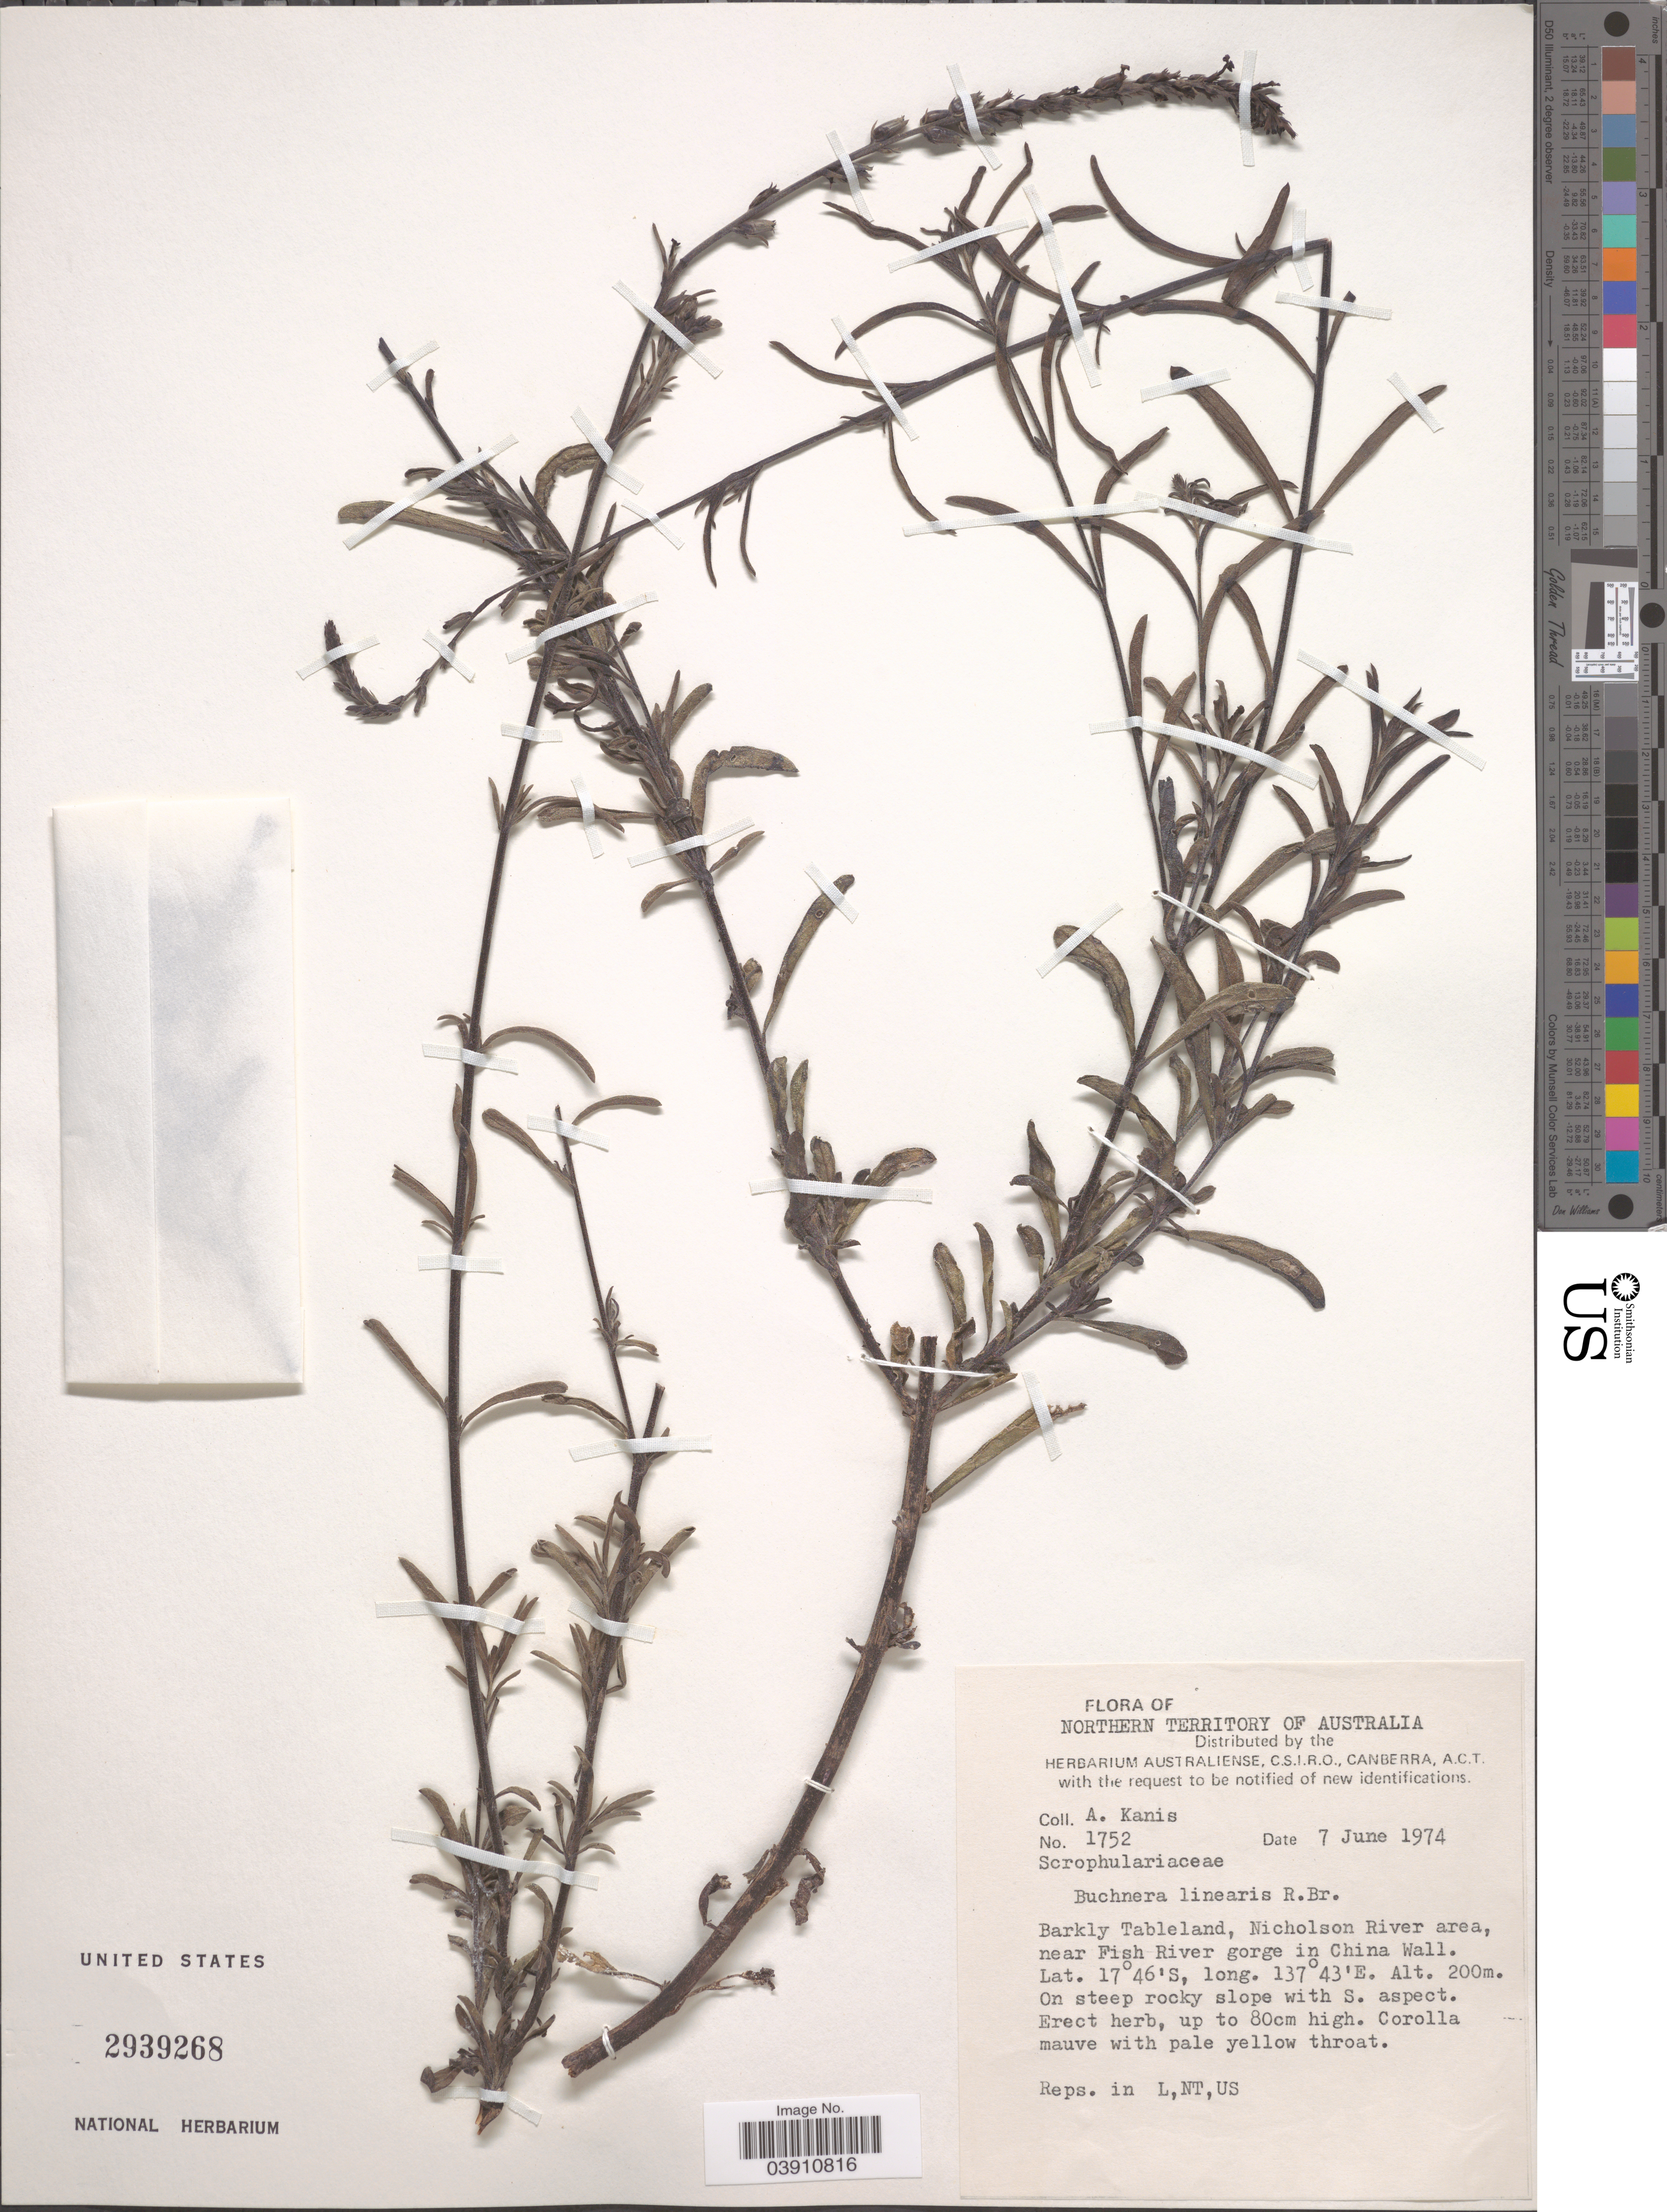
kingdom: Plantae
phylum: Tracheophyta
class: Magnoliopsida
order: Lamiales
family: Orobanchaceae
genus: Buchnera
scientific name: Buchnera linearis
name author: R. Br.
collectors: A. Kanis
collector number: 1752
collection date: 1974-06-07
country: Australia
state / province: Northern Territory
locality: Barkly Tableland, Nicholson River area, near Fish River gorge in China Wall.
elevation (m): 200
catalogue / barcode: US 2939268